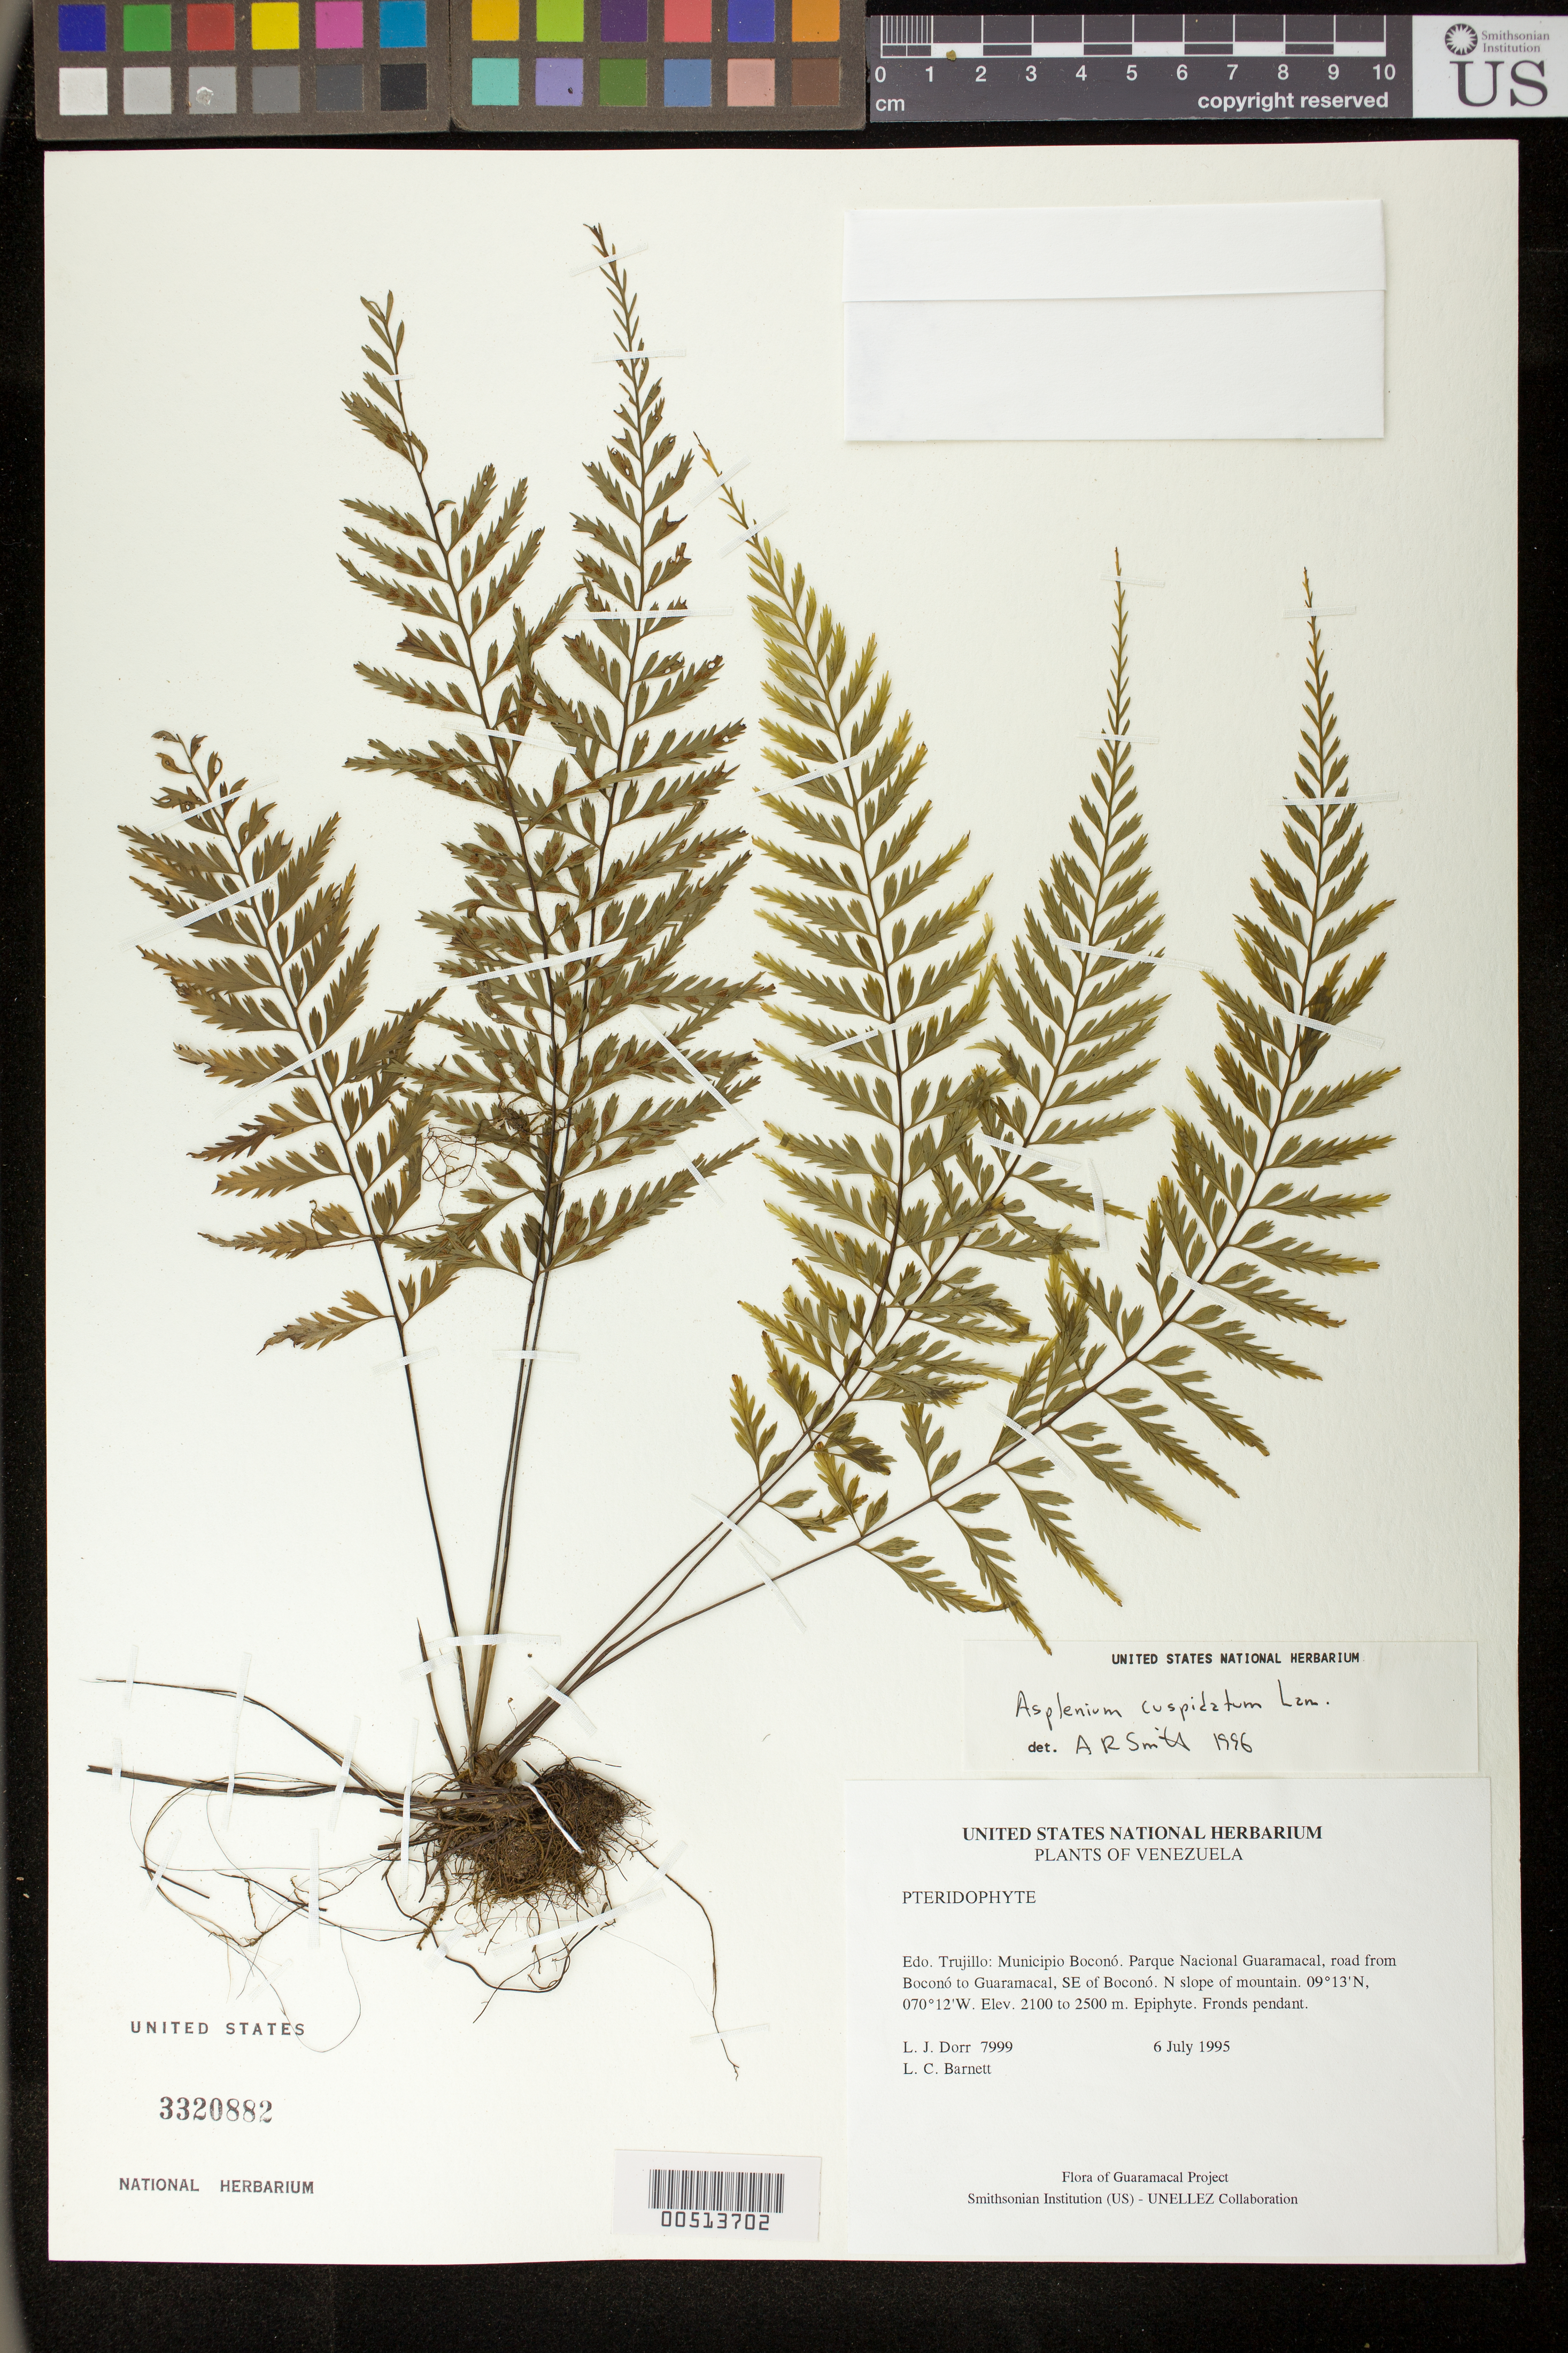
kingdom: Plantae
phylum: Tracheophyta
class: Polypodiopsida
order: Polypodiales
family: Aspleniaceae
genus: Asplenium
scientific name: Asplenium cuspidatum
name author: Lam.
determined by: Smith, Alan R., (UC)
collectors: L. J. Dorr & L. C. Barnett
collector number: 7999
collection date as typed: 06 Jul 1995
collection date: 1995-07-06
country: Venezuela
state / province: Trujillo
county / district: Boconó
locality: Parque Nacional Guaramacal, road from Boconó to Guaramacal, SE of Boconó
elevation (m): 2100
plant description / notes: PORT, UC, US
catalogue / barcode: US 3320882